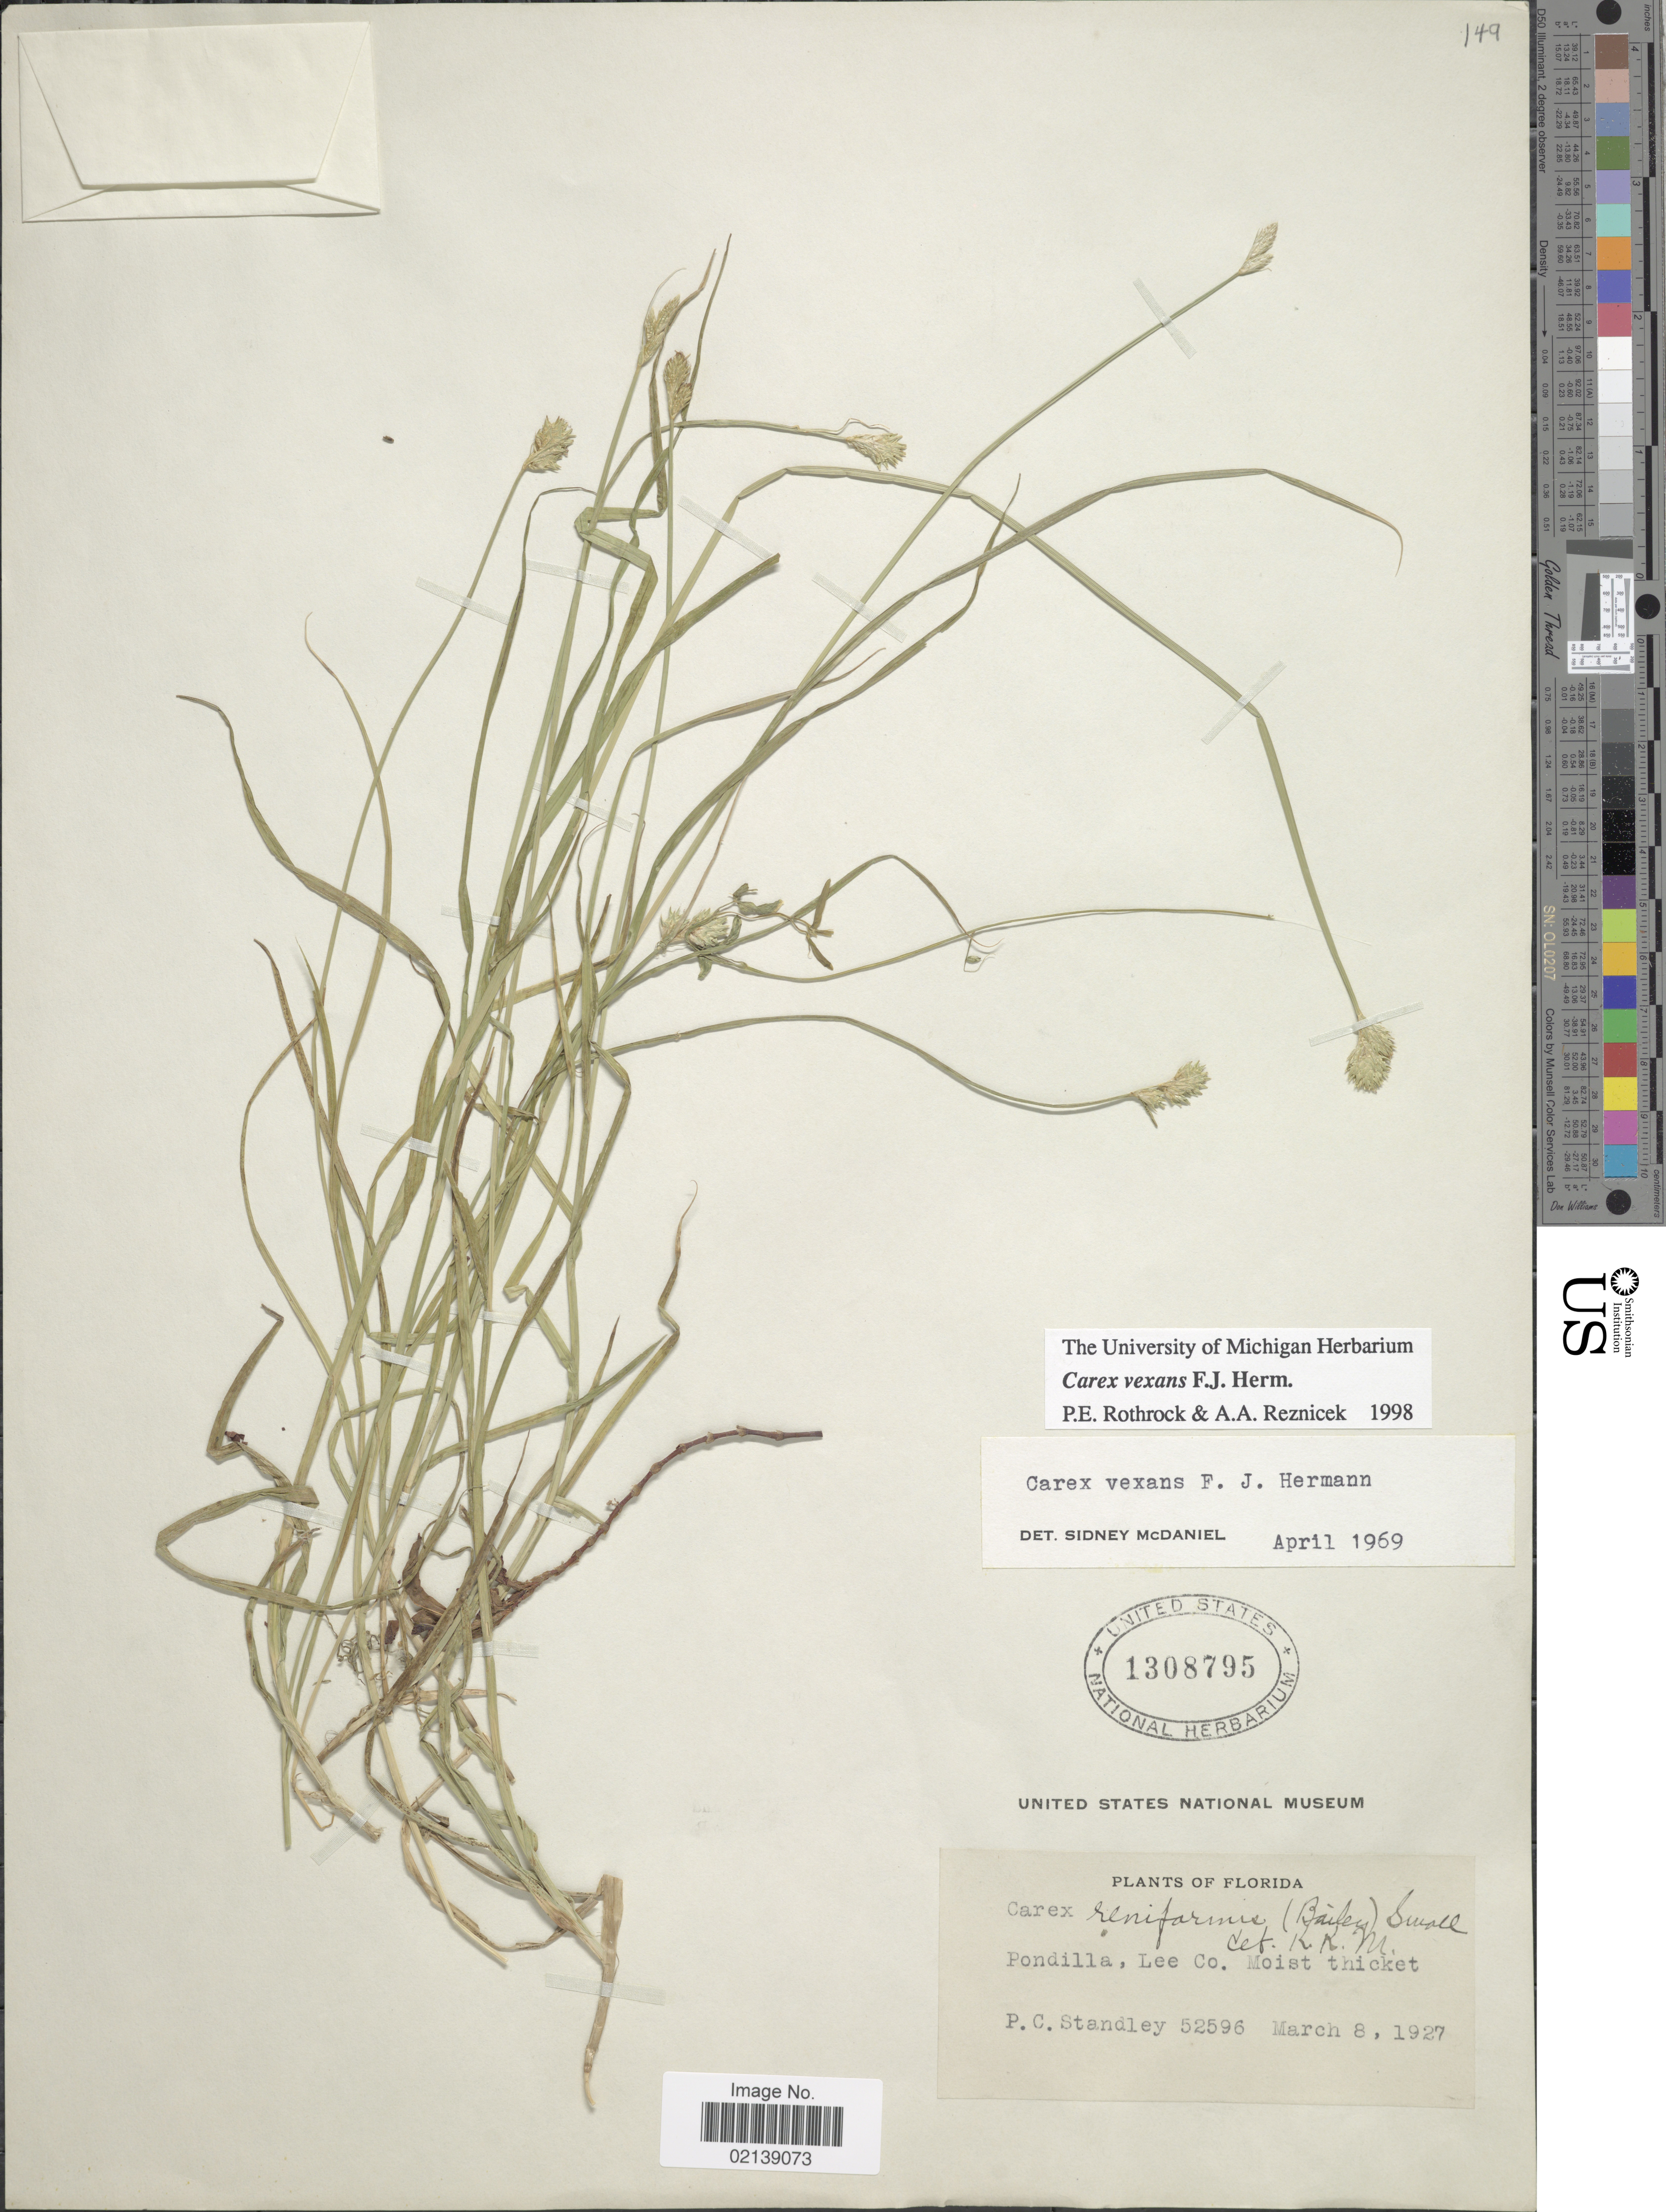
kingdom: Plantae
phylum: Tracheophyta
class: Liliopsida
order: Poales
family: Cyperaceae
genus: Carex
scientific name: Carex vexans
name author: F.J. Herm.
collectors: P. C. Standley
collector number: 52596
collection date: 1927-03-08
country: United States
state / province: Florida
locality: Pondilla, Lee Co. Moist thicket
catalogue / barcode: US 1308795